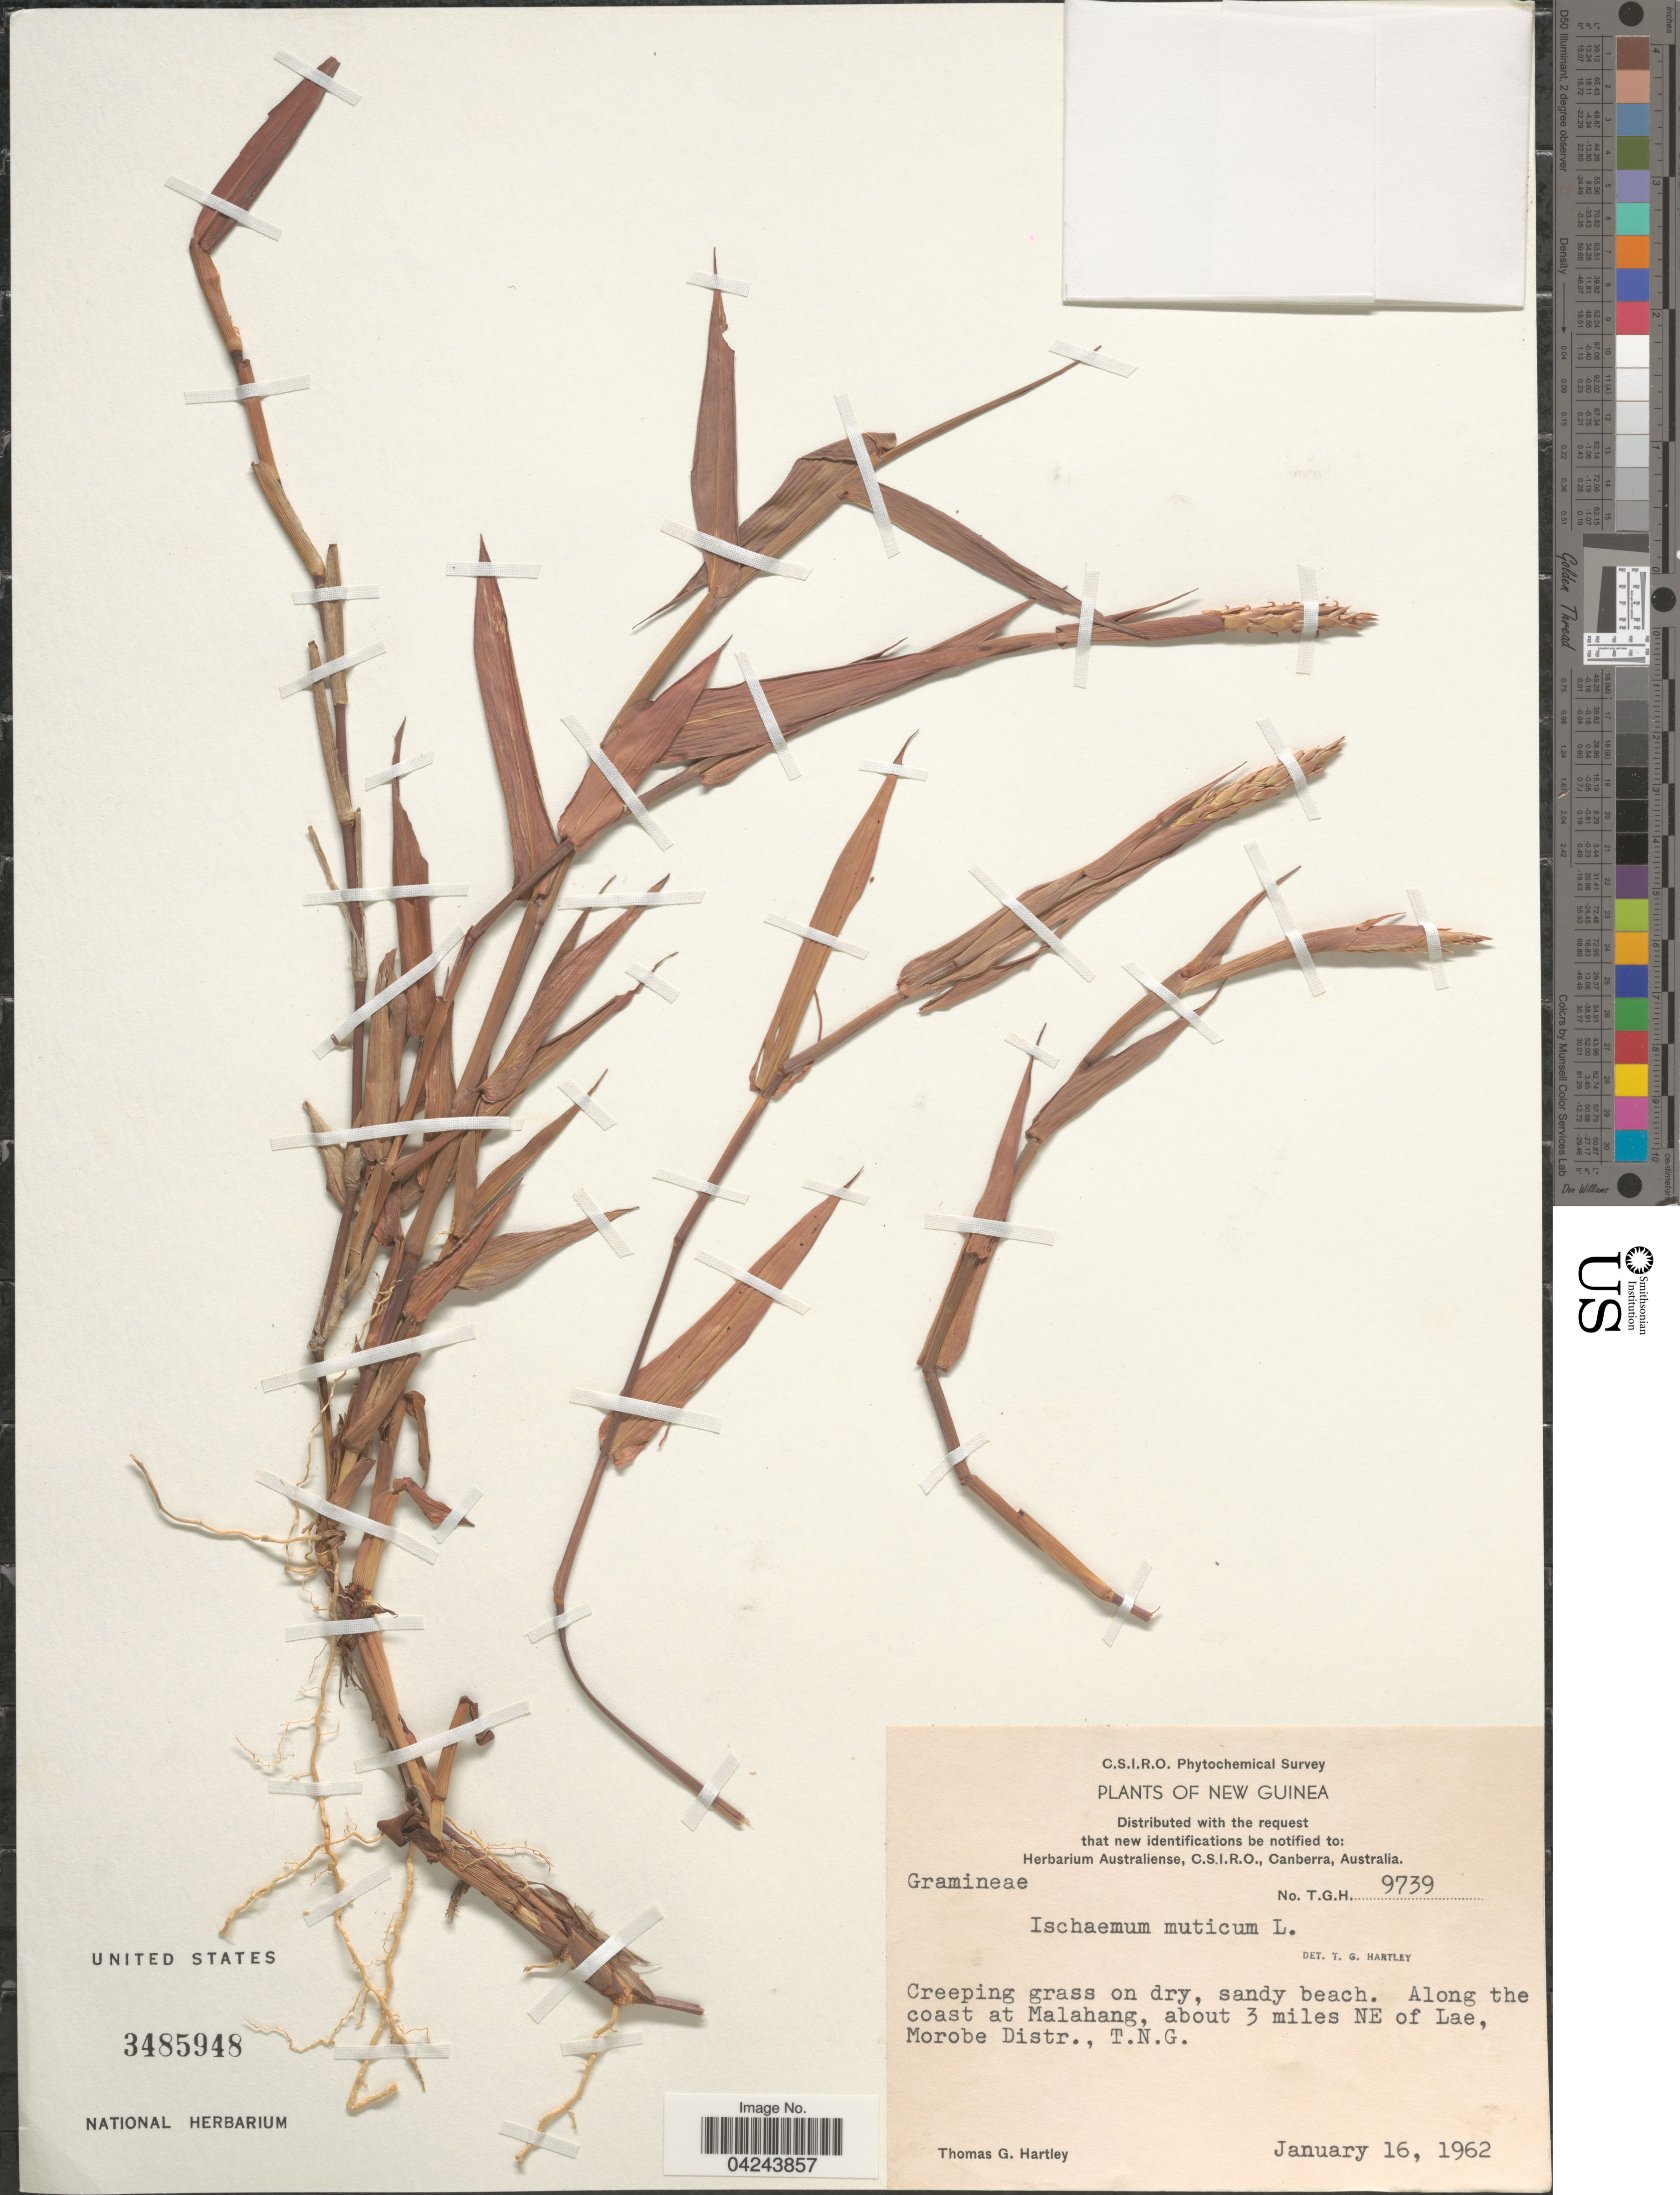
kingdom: Plantae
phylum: Tracheophyta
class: Liliopsida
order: Poales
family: Poaceae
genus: Ischaemum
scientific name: Ischaemum muticum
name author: L.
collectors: T. G. Hartley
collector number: T.G.H.9739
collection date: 1962-01-16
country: Papua New Guinea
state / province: Morobe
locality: C.S.I.R.O., Phytochemical Survey. New Guinea. Along the coast at Malahang, about 3 miles NE of Lae, Morobe Distr., T.N.G.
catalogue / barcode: US 3485948